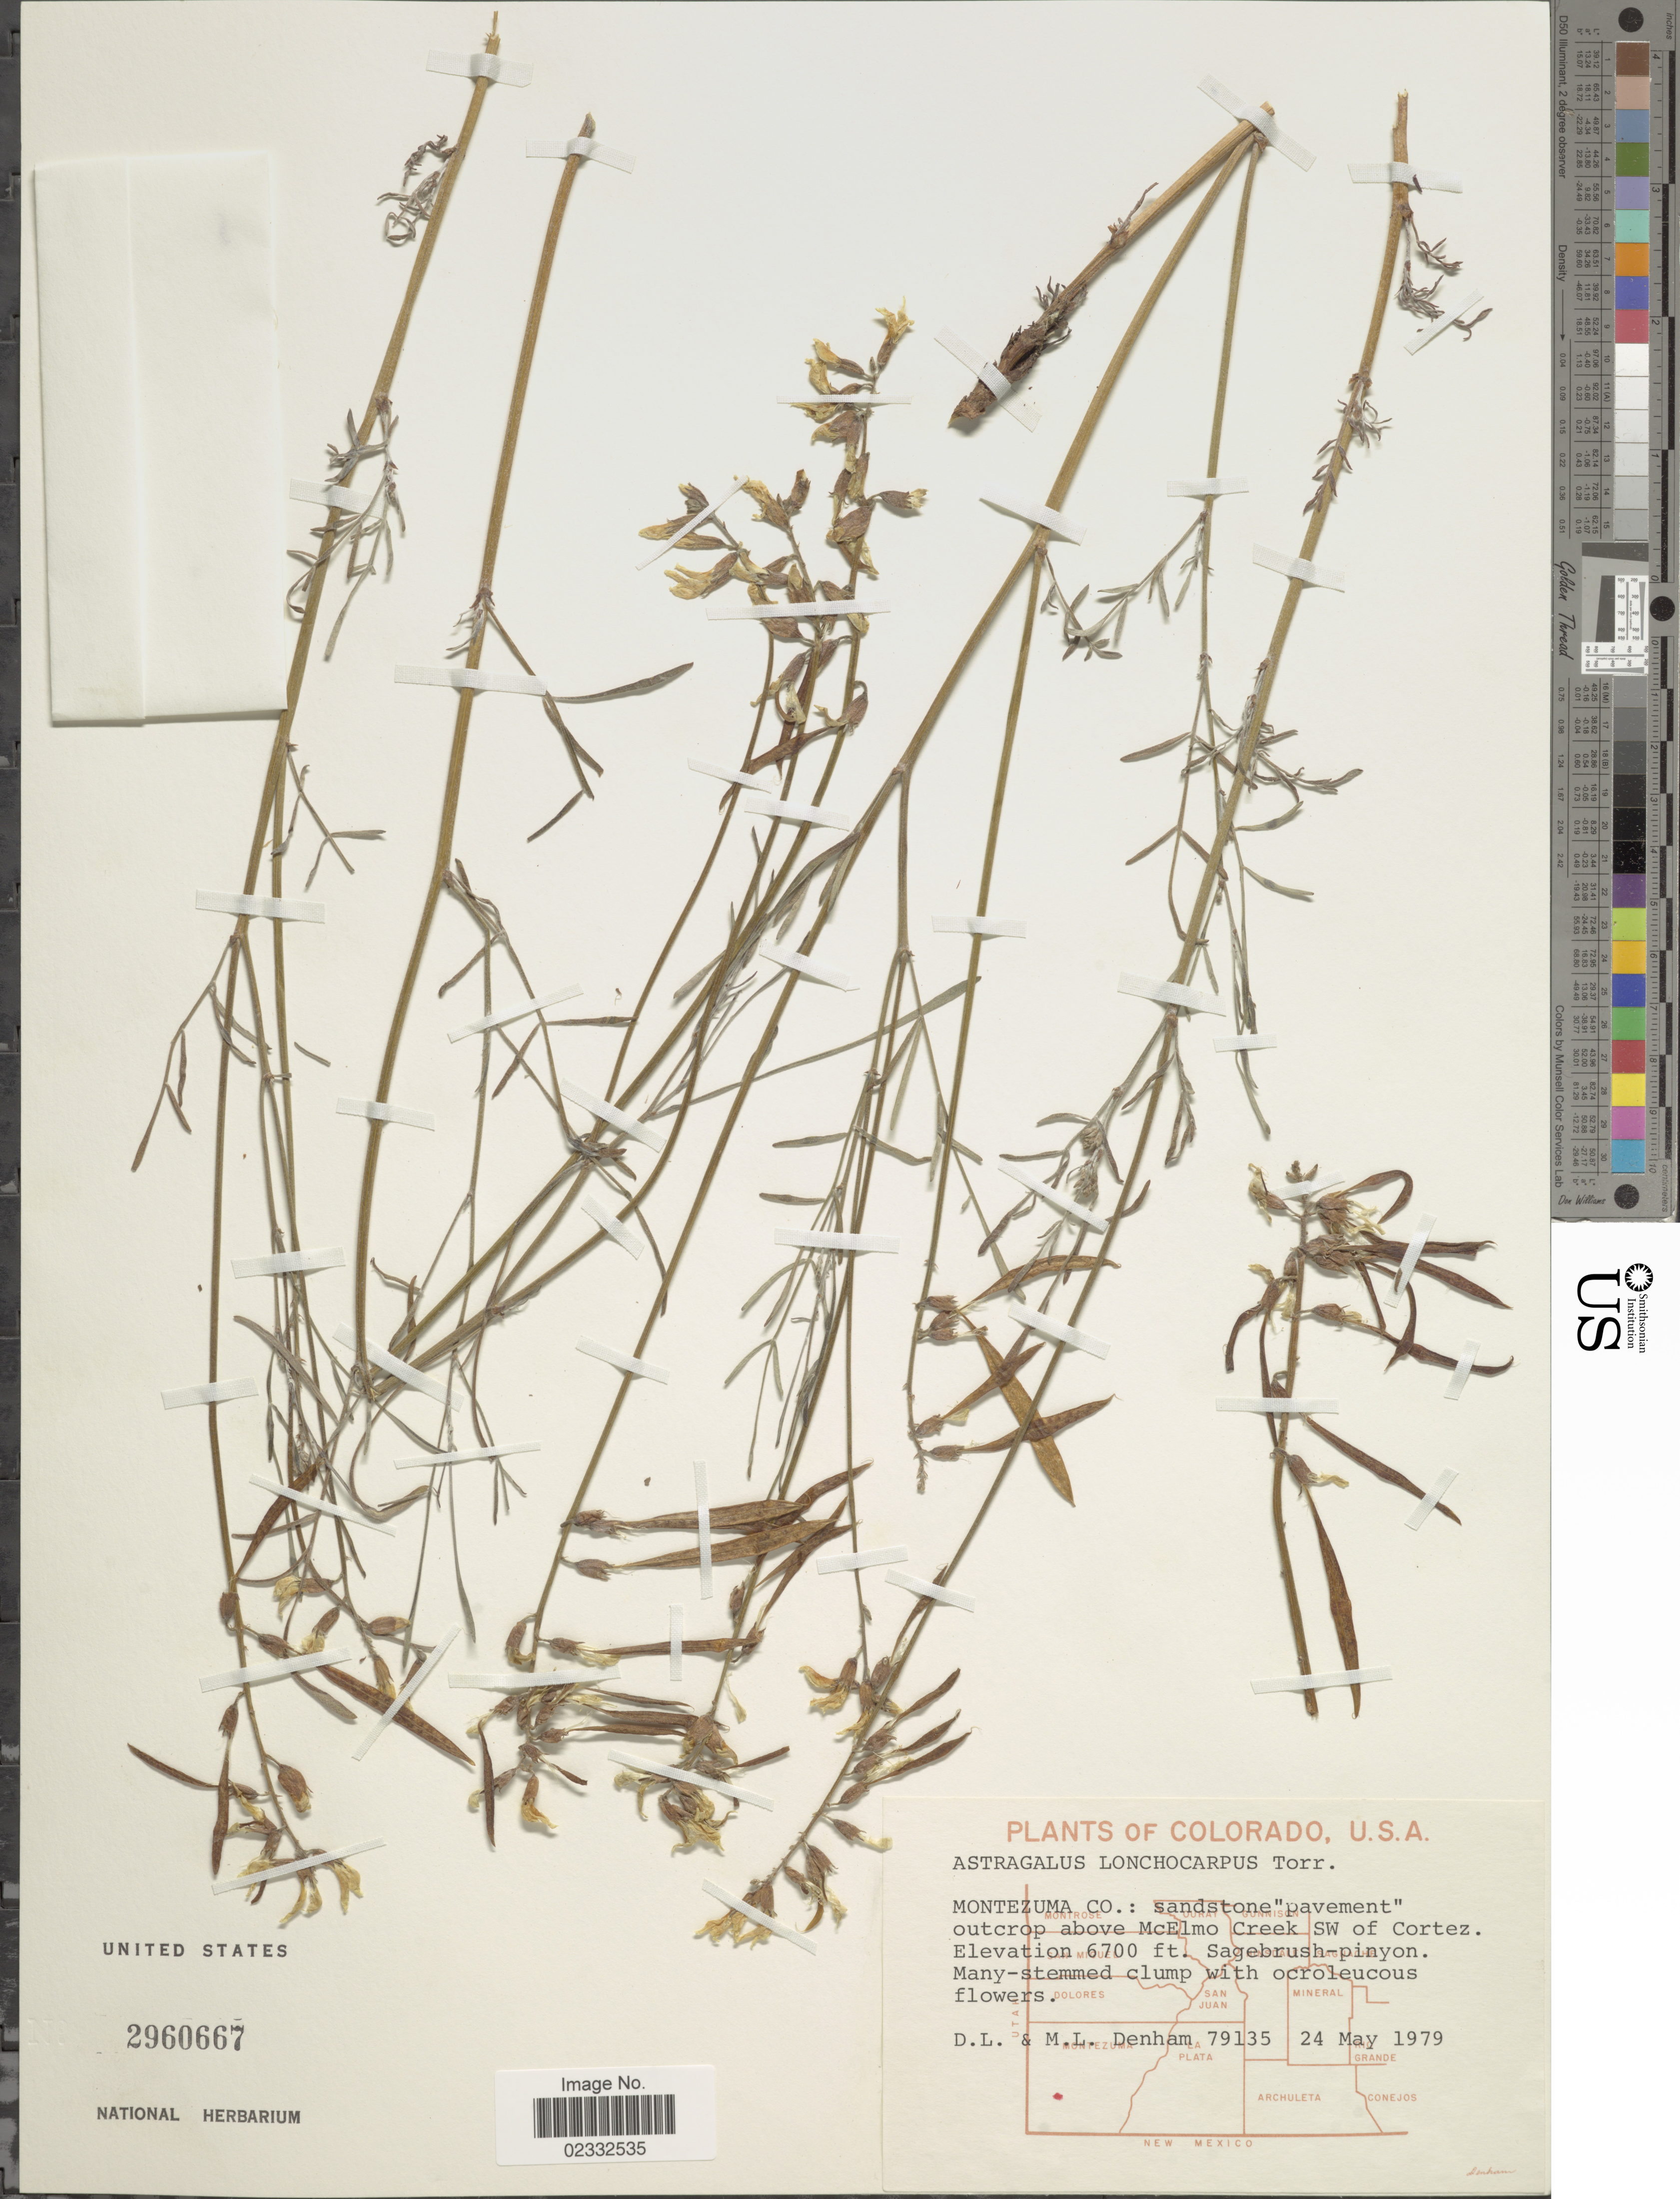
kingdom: Plantae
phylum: Tracheophyta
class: Magnoliopsida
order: Fabales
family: Fabaceae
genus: Astragalus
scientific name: Astragalus lonchocarpus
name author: Torr.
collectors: D. L. Denham & M. Denham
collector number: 79135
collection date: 1979-05-24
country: United States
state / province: Colorado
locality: Montezuma Co.: sandstone 'pavement'outcrop above McElmo Creek SW of Cortez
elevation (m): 2042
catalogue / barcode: US 2960667